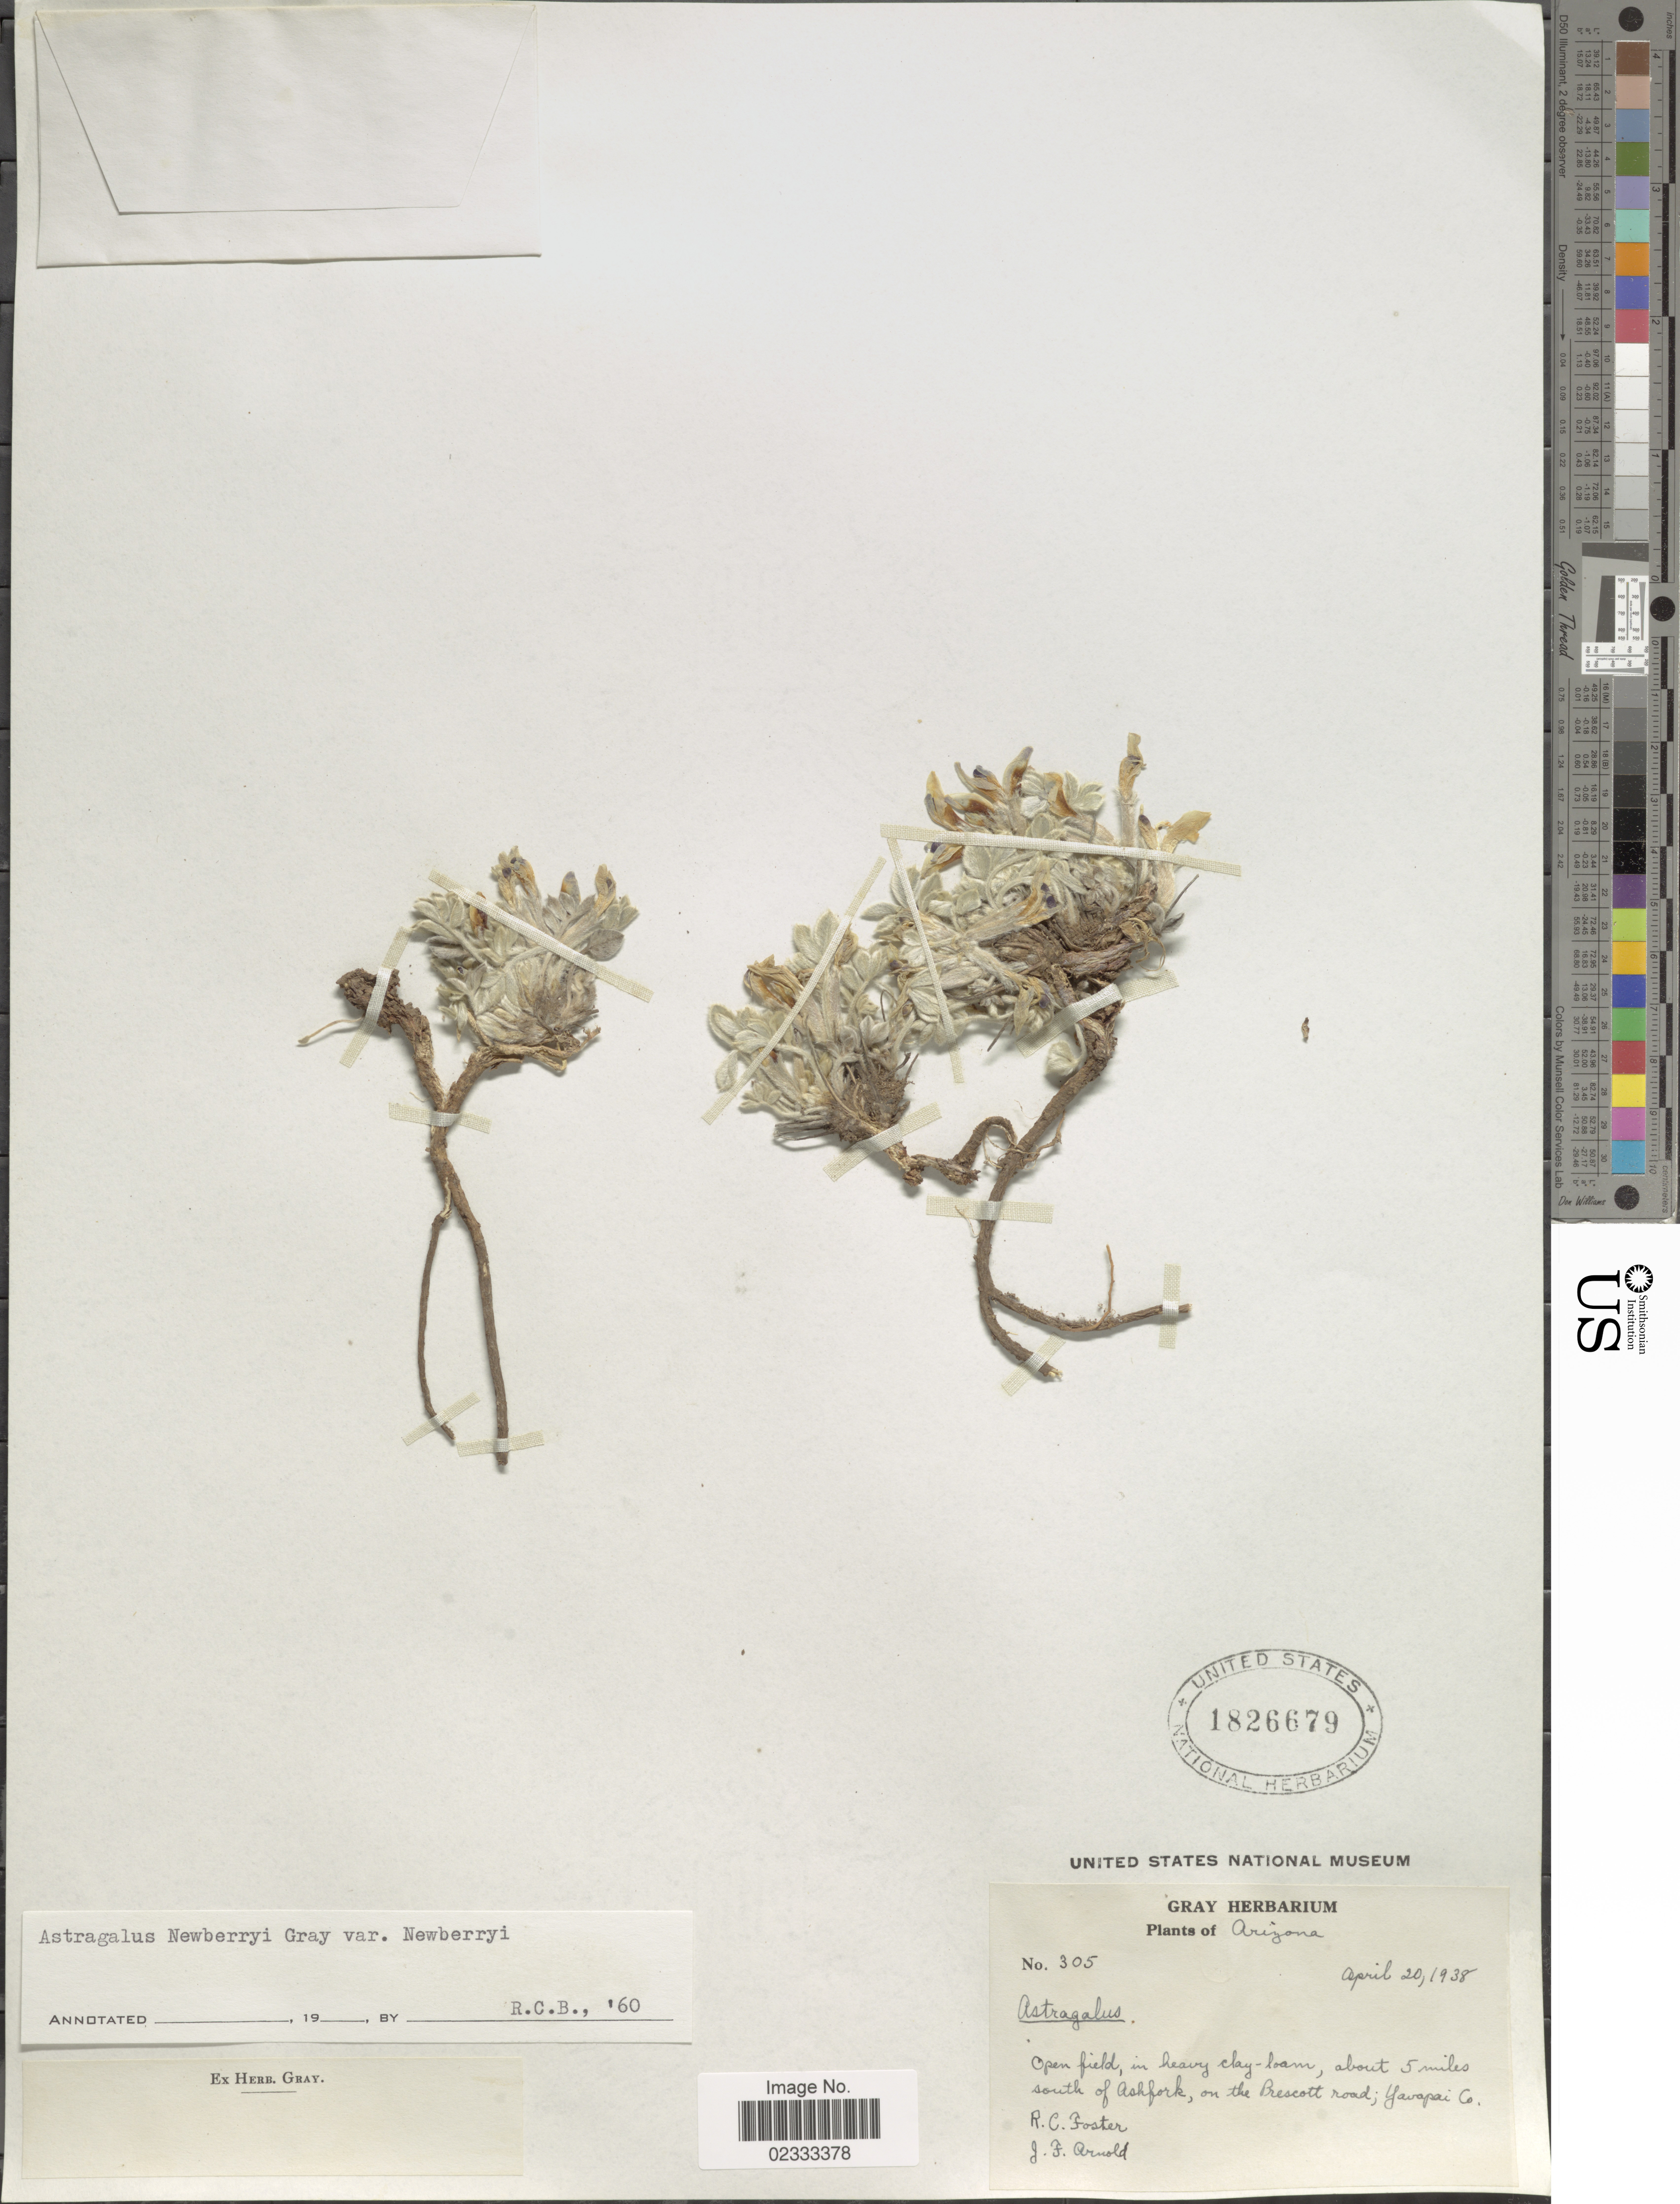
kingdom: Plantae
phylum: Tracheophyta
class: Magnoliopsida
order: Fabales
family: Fabaceae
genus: Astragalus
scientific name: Astragalus newberryi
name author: A. Gray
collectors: R. C. Foster & J. F. Arnold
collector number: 305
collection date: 1938-04-20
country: United States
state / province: Arizona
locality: Open field, about 5 miles south of Ashfork, on the Brescott road; Yawapai Co.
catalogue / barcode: US 1826679